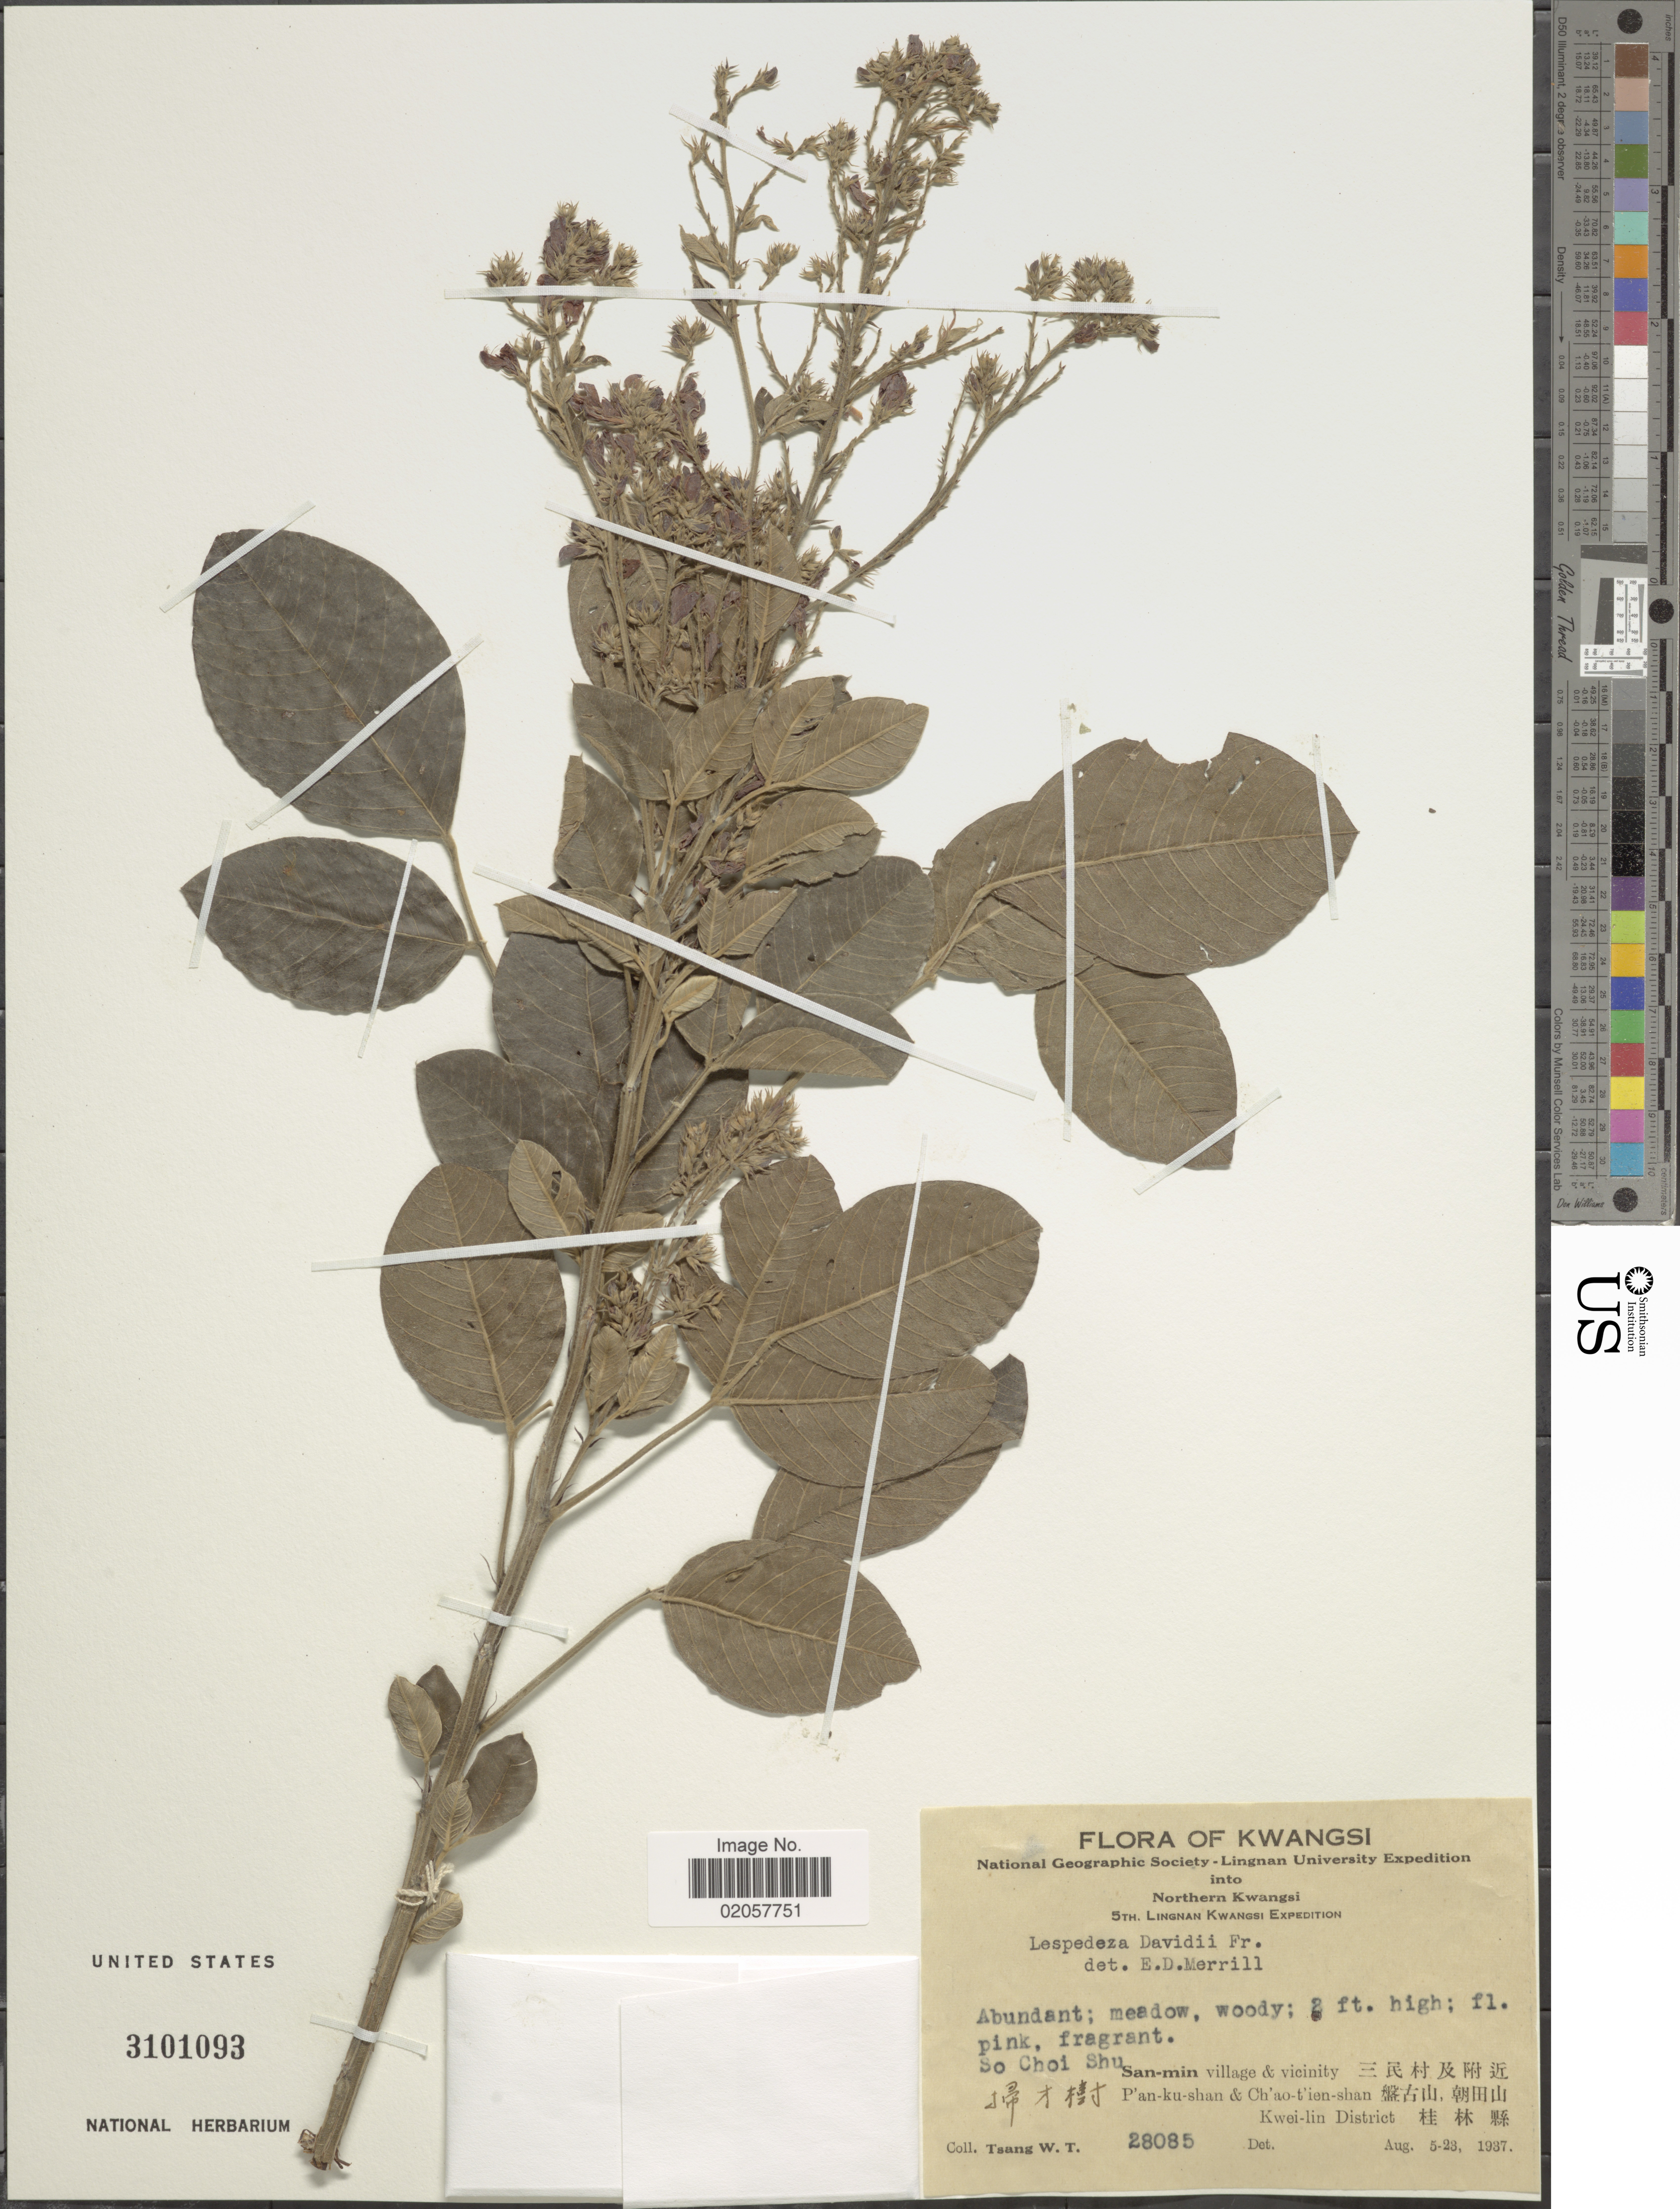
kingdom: Plantae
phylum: Tracheophyta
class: Magnoliopsida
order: Fabales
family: Fabaceae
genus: Lespedeza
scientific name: Lespedeza davidii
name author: Franch.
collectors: W. T. Tsang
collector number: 28085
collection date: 1937-08-05/1937-08-23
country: China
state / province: Guangxi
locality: Kwangsi, meadow, So Choi Shu, San-min village & vicinity, P'an-ku-shan & Ch'ao- t'ien-shan, Kwei-lin District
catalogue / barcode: US 3101093